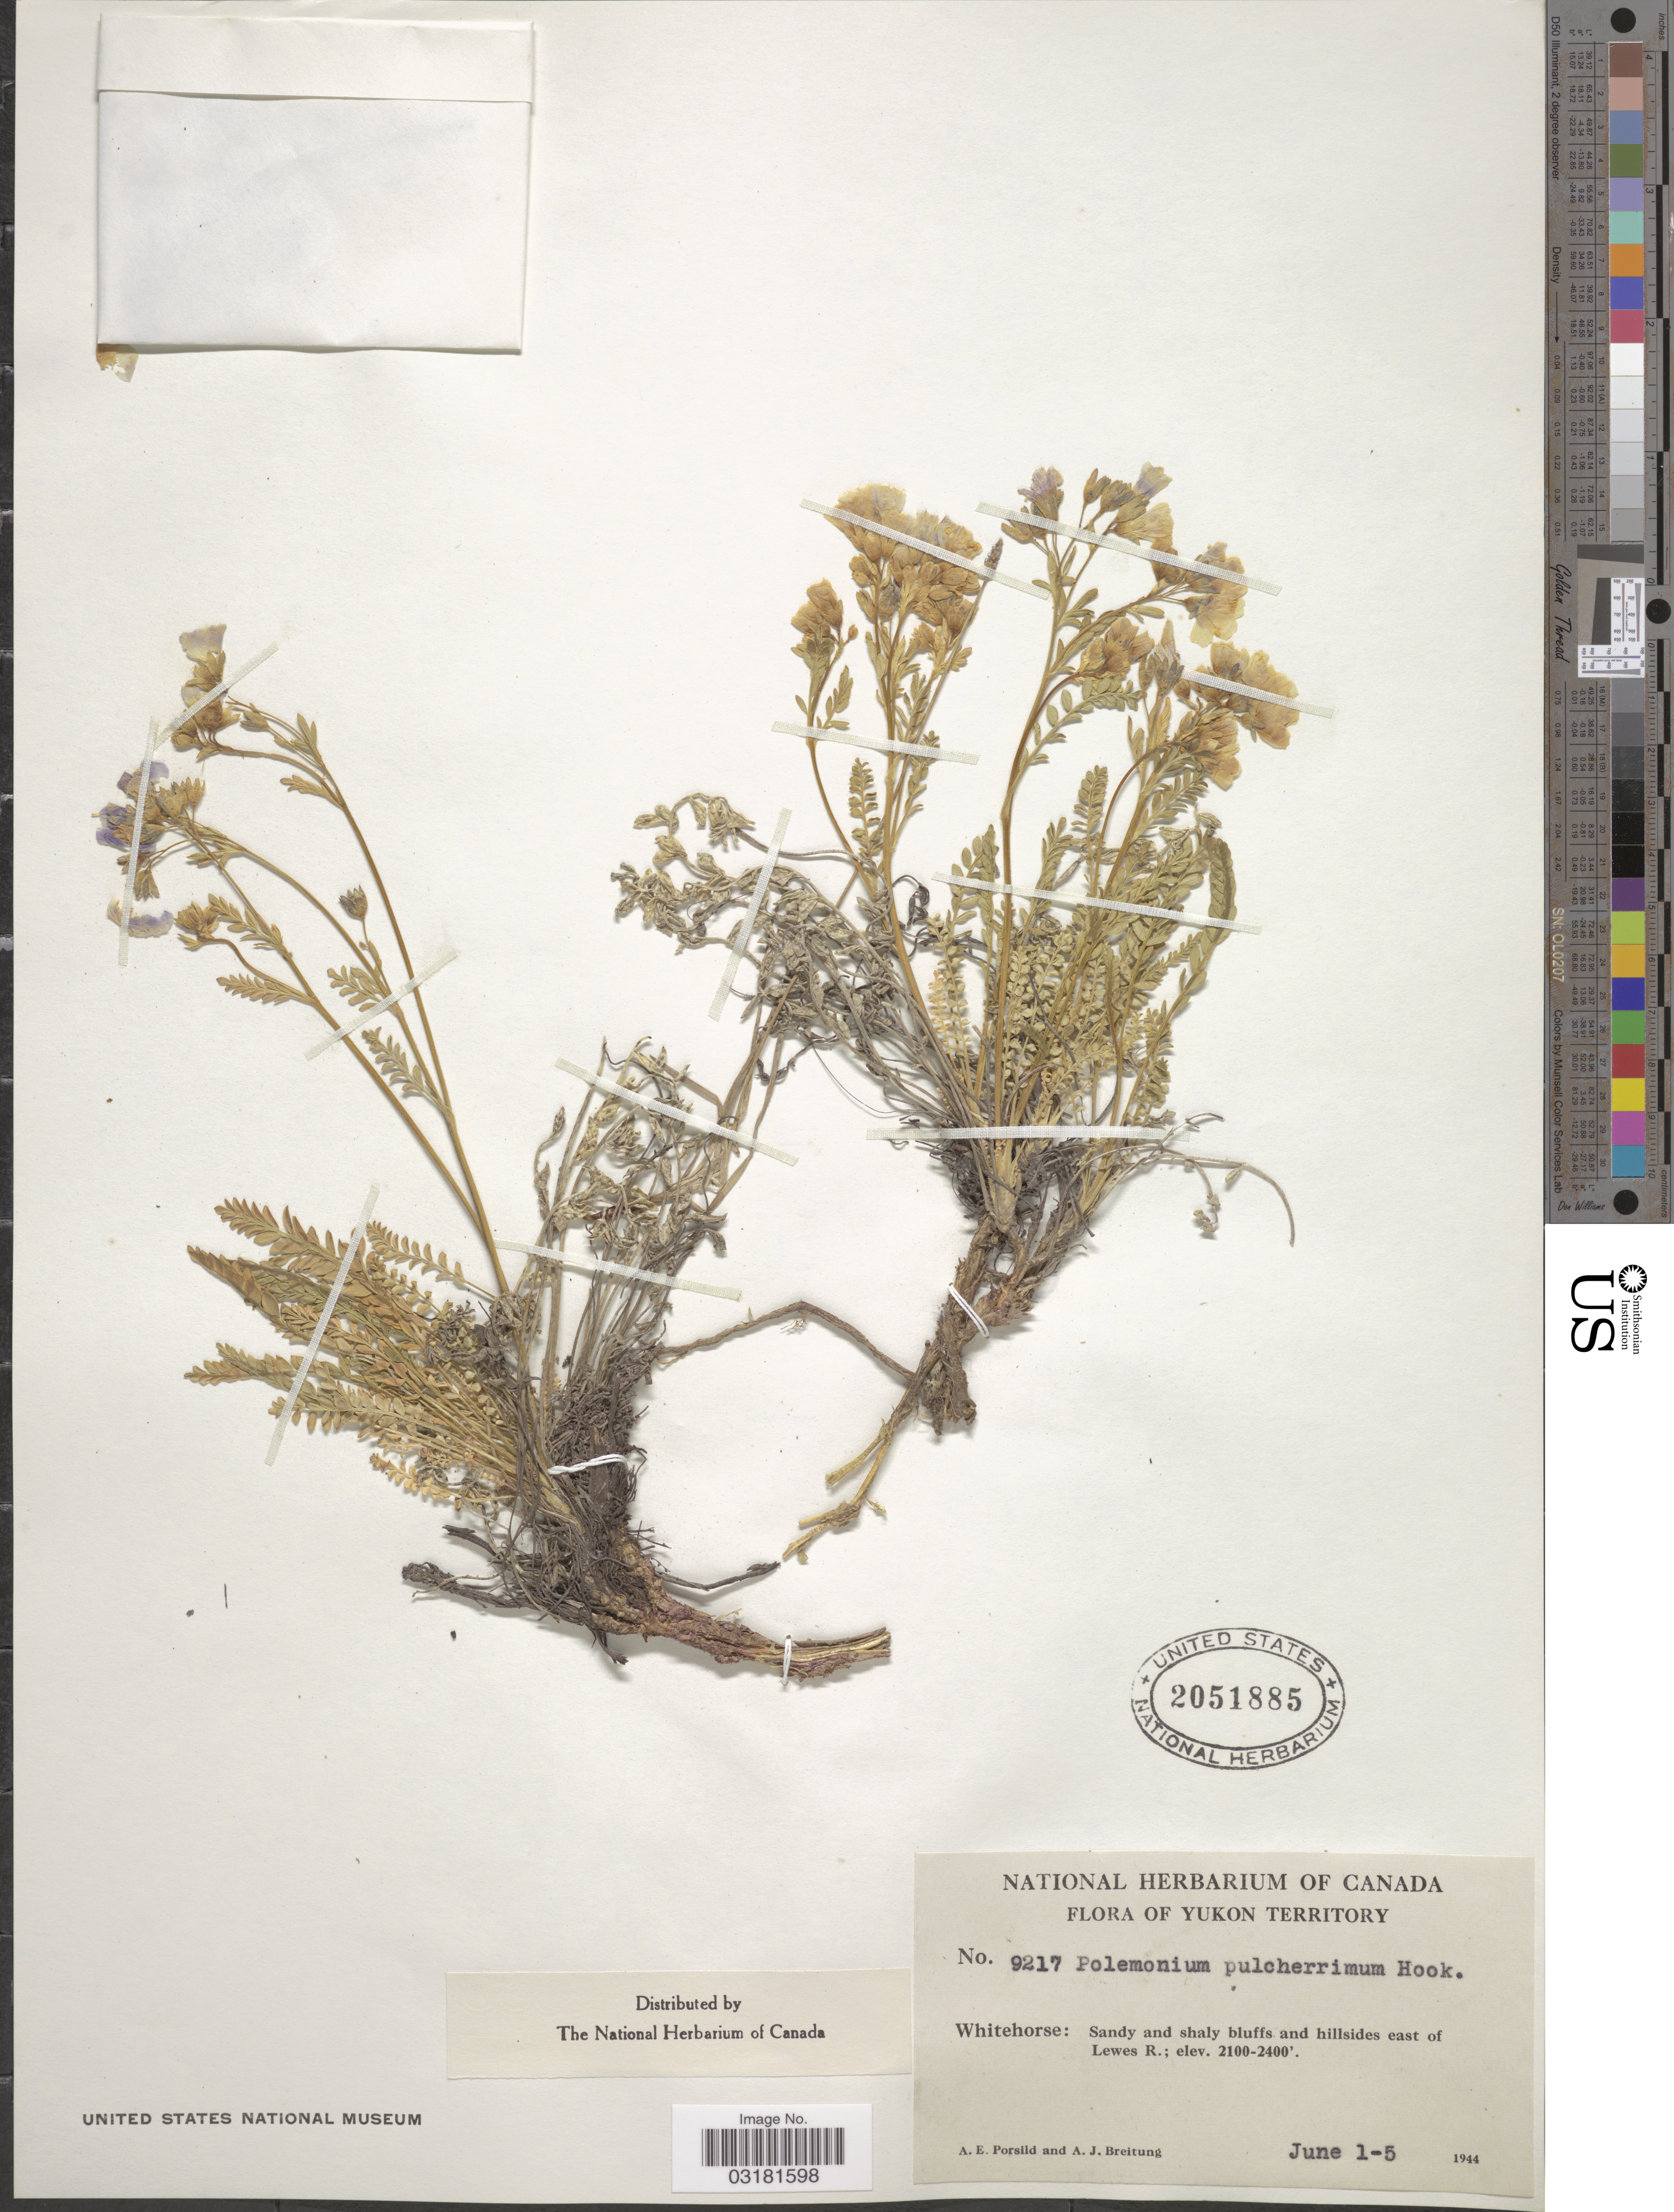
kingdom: Plantae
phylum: Tracheophyta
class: Magnoliopsida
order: Ericales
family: Polemoniaceae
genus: Polemonium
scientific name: Polemonium pulcherrimum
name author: Hook.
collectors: A. E. Porsild & A. Breitung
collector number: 9217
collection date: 1944-06-01/1944-06-05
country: Canada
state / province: Yukon Territory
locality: Whitehorse: Sandy and shaly bluffs and hillsides east of Lewes R.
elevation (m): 640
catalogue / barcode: US 2051885